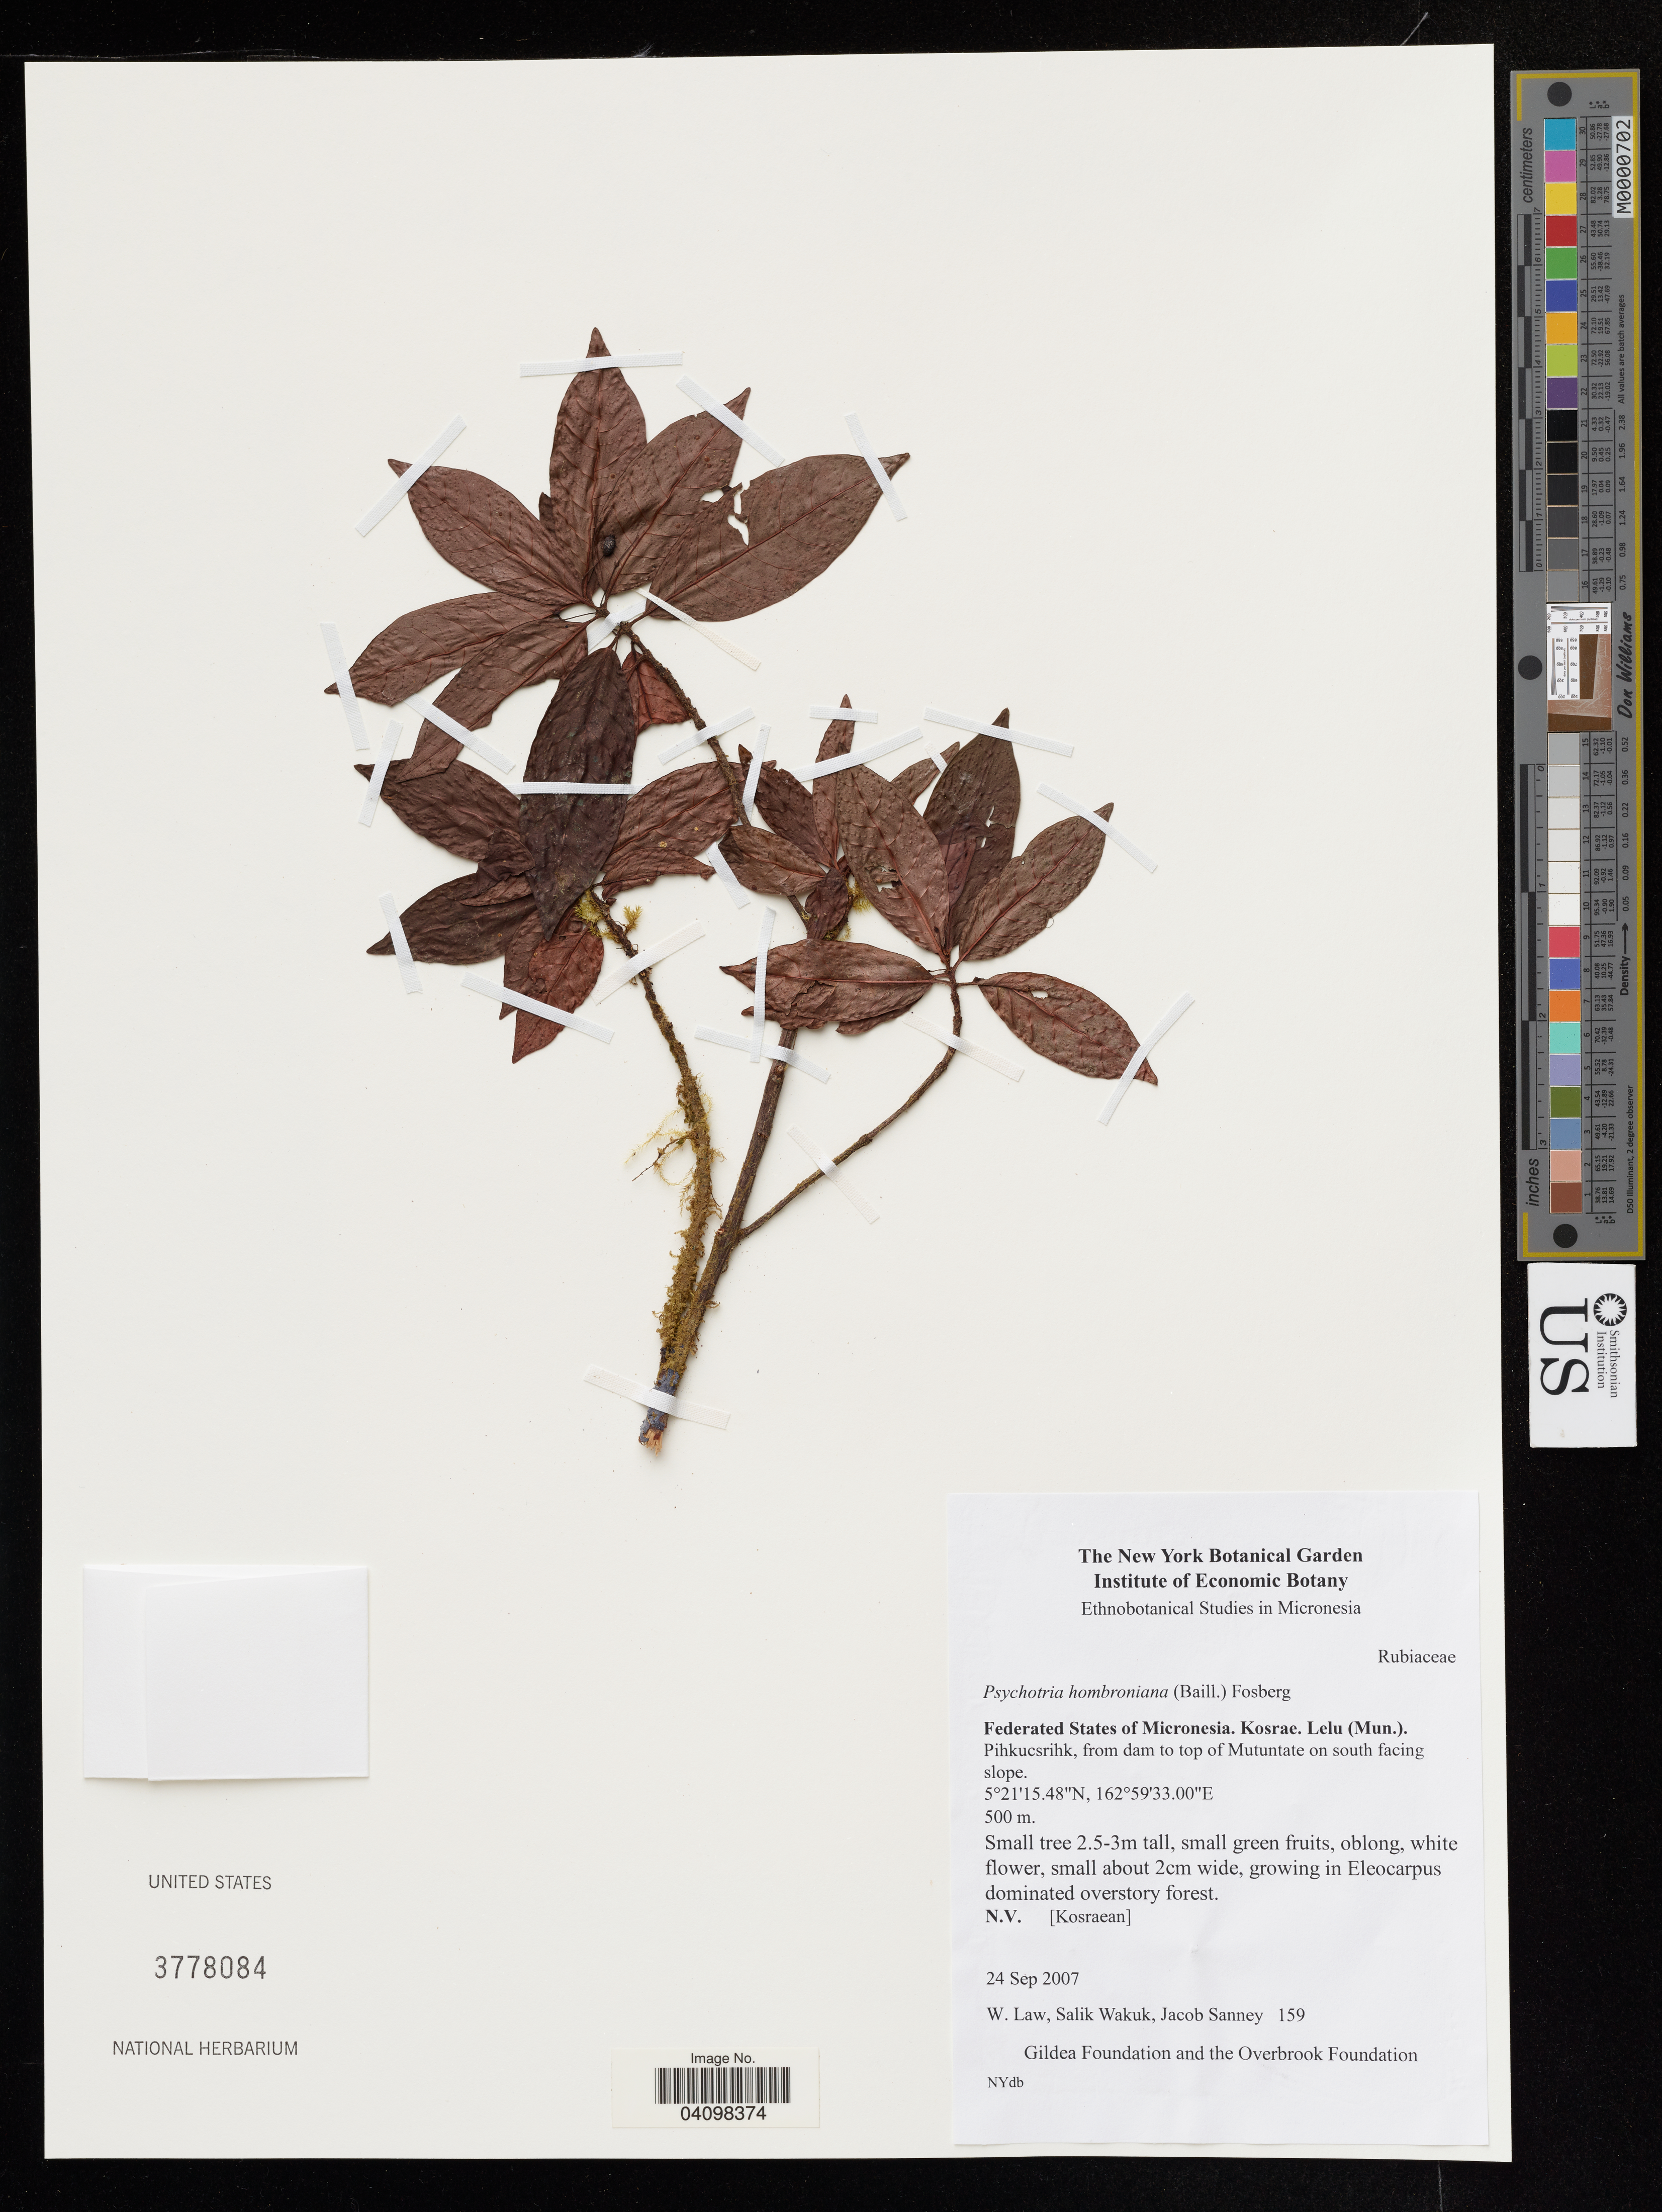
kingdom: Plantae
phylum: Tracheophyta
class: Magnoliopsida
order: Gentianales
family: Rubiaceae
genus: Psychotria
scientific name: Psychotria hombroniana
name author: (Baill.) Fosberg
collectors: W. Law & S. Wakuk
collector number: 159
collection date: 2007-09-24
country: Micronesia, Federated States of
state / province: Kosrae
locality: Lelu (Mun.). Pihkucsrihk, from dam to top of Mutuntate on south facing slope.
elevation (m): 500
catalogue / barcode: US 3778084